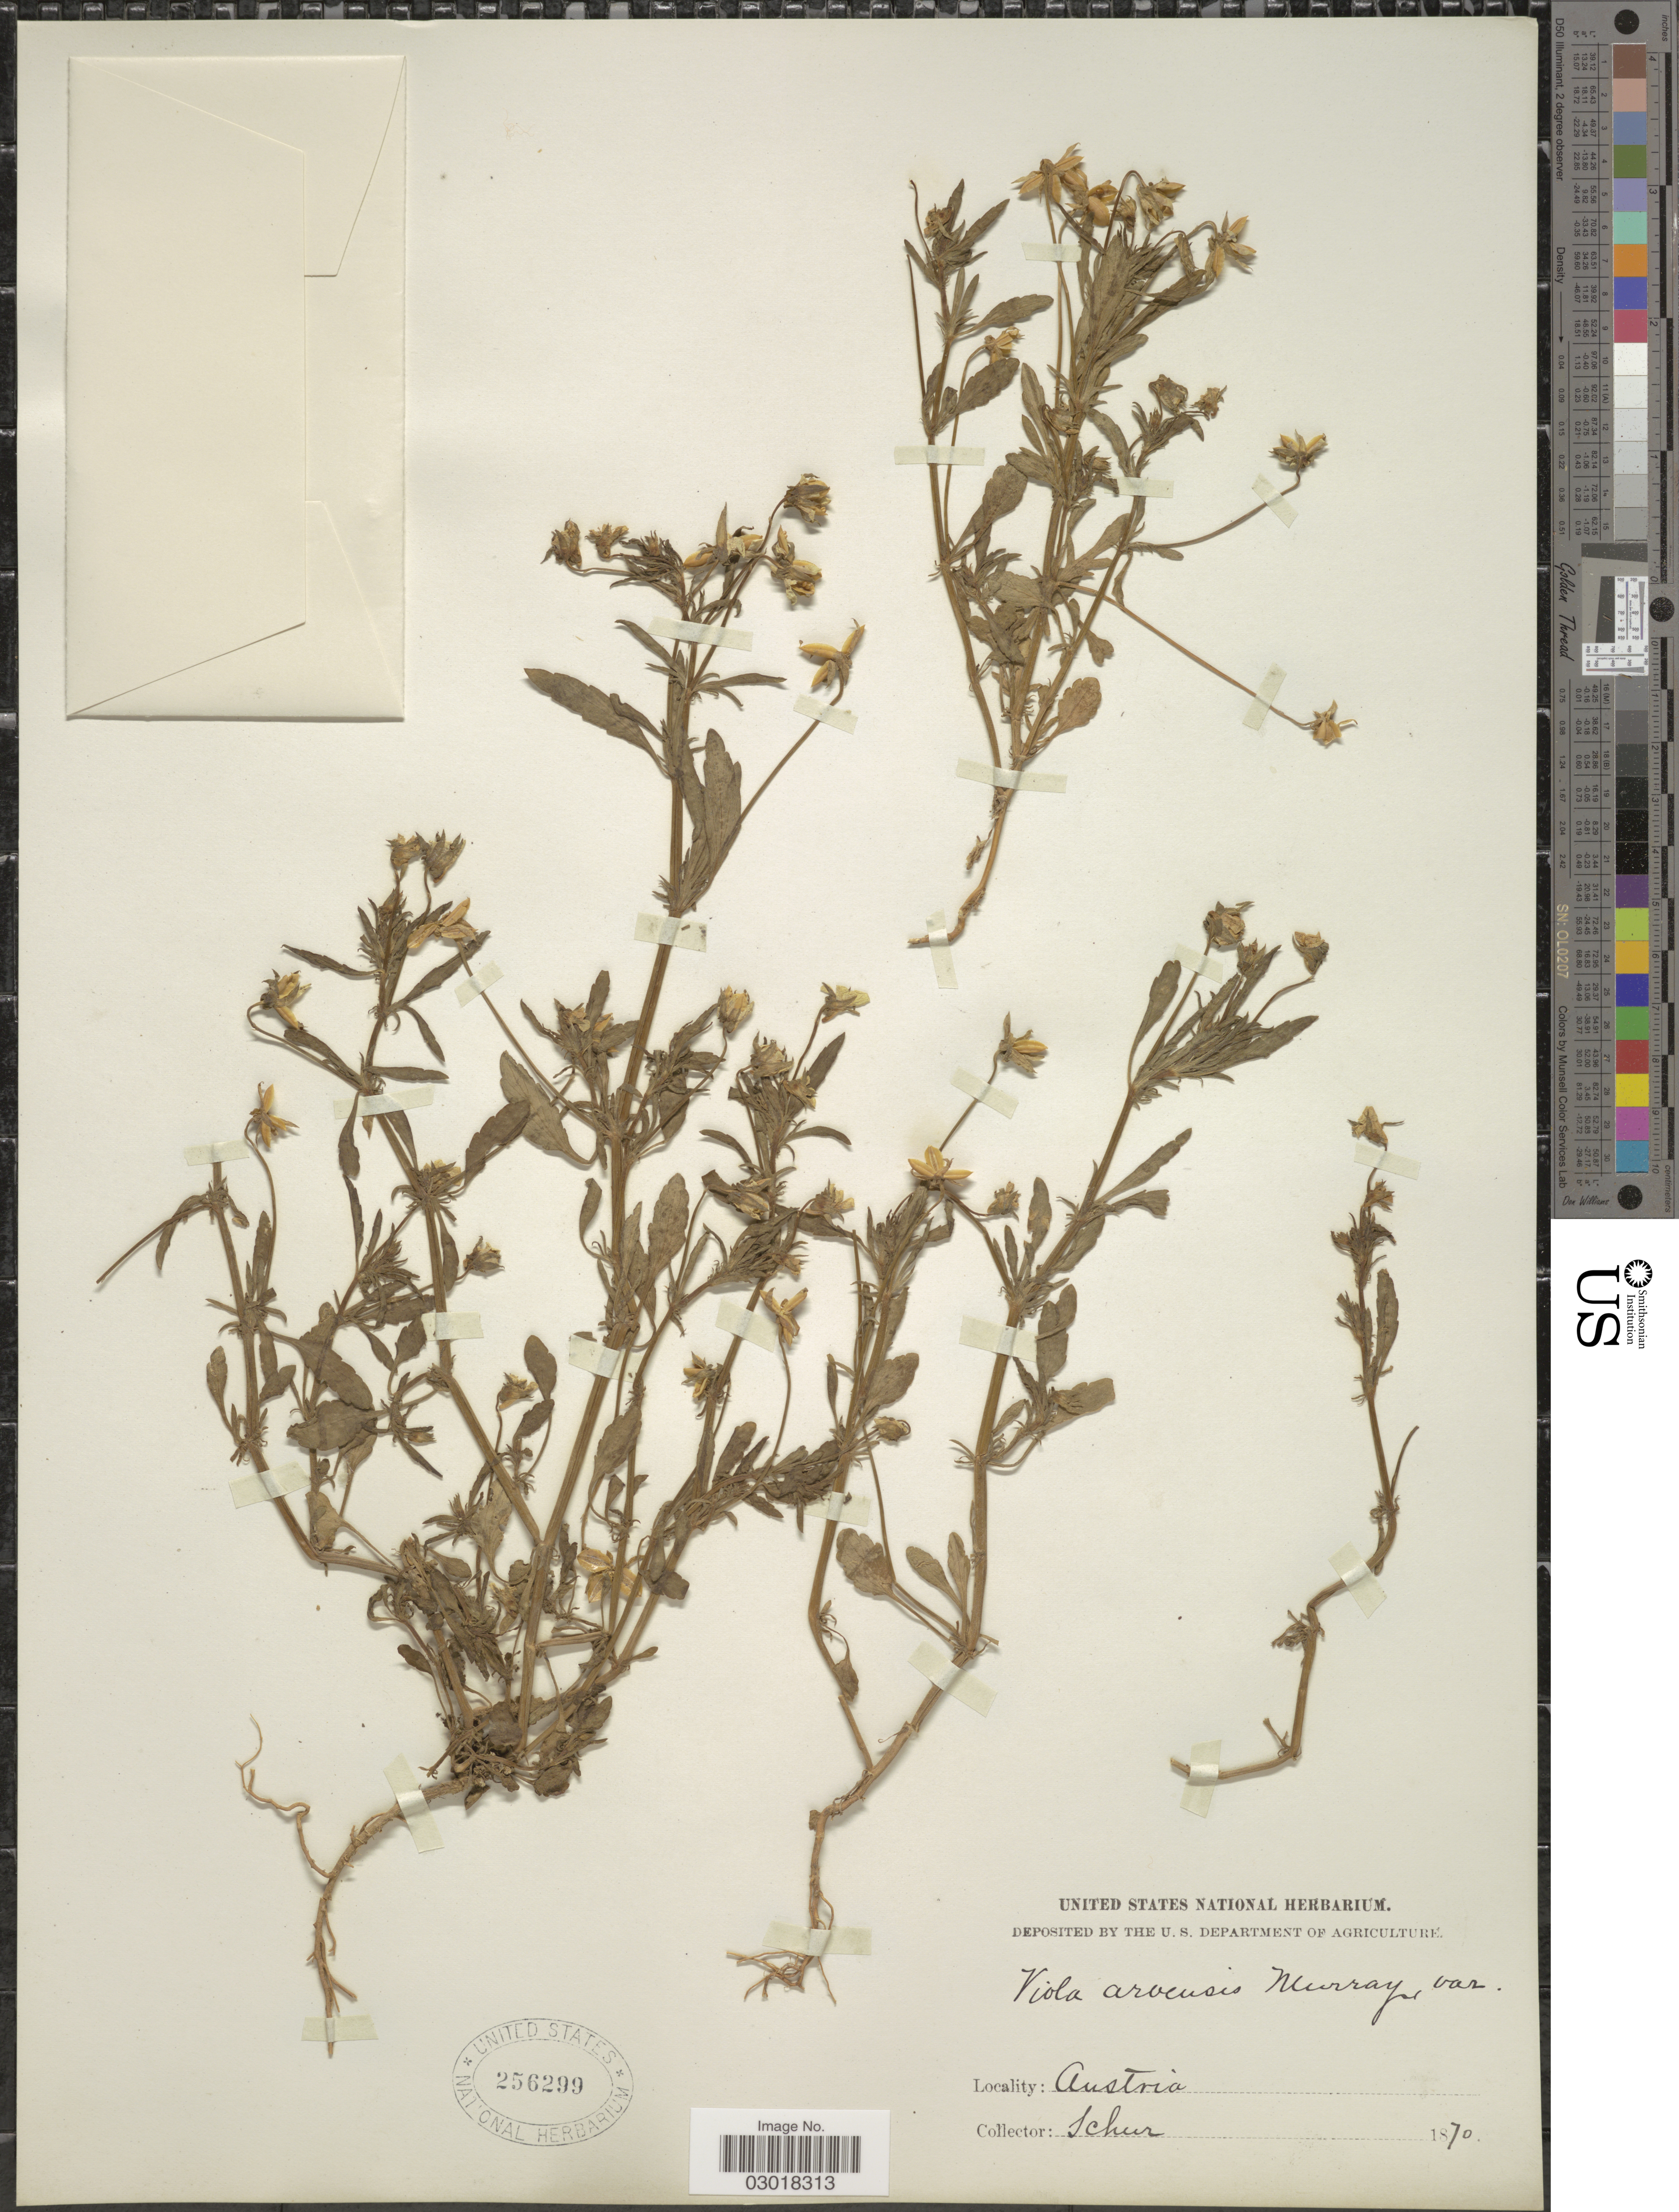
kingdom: Plantae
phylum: Tracheophyta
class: Magnoliopsida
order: Malpighiales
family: Violaceae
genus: Viola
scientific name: Viola arvensis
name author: Murray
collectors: Schur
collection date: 1870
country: Austria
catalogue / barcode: US 256299